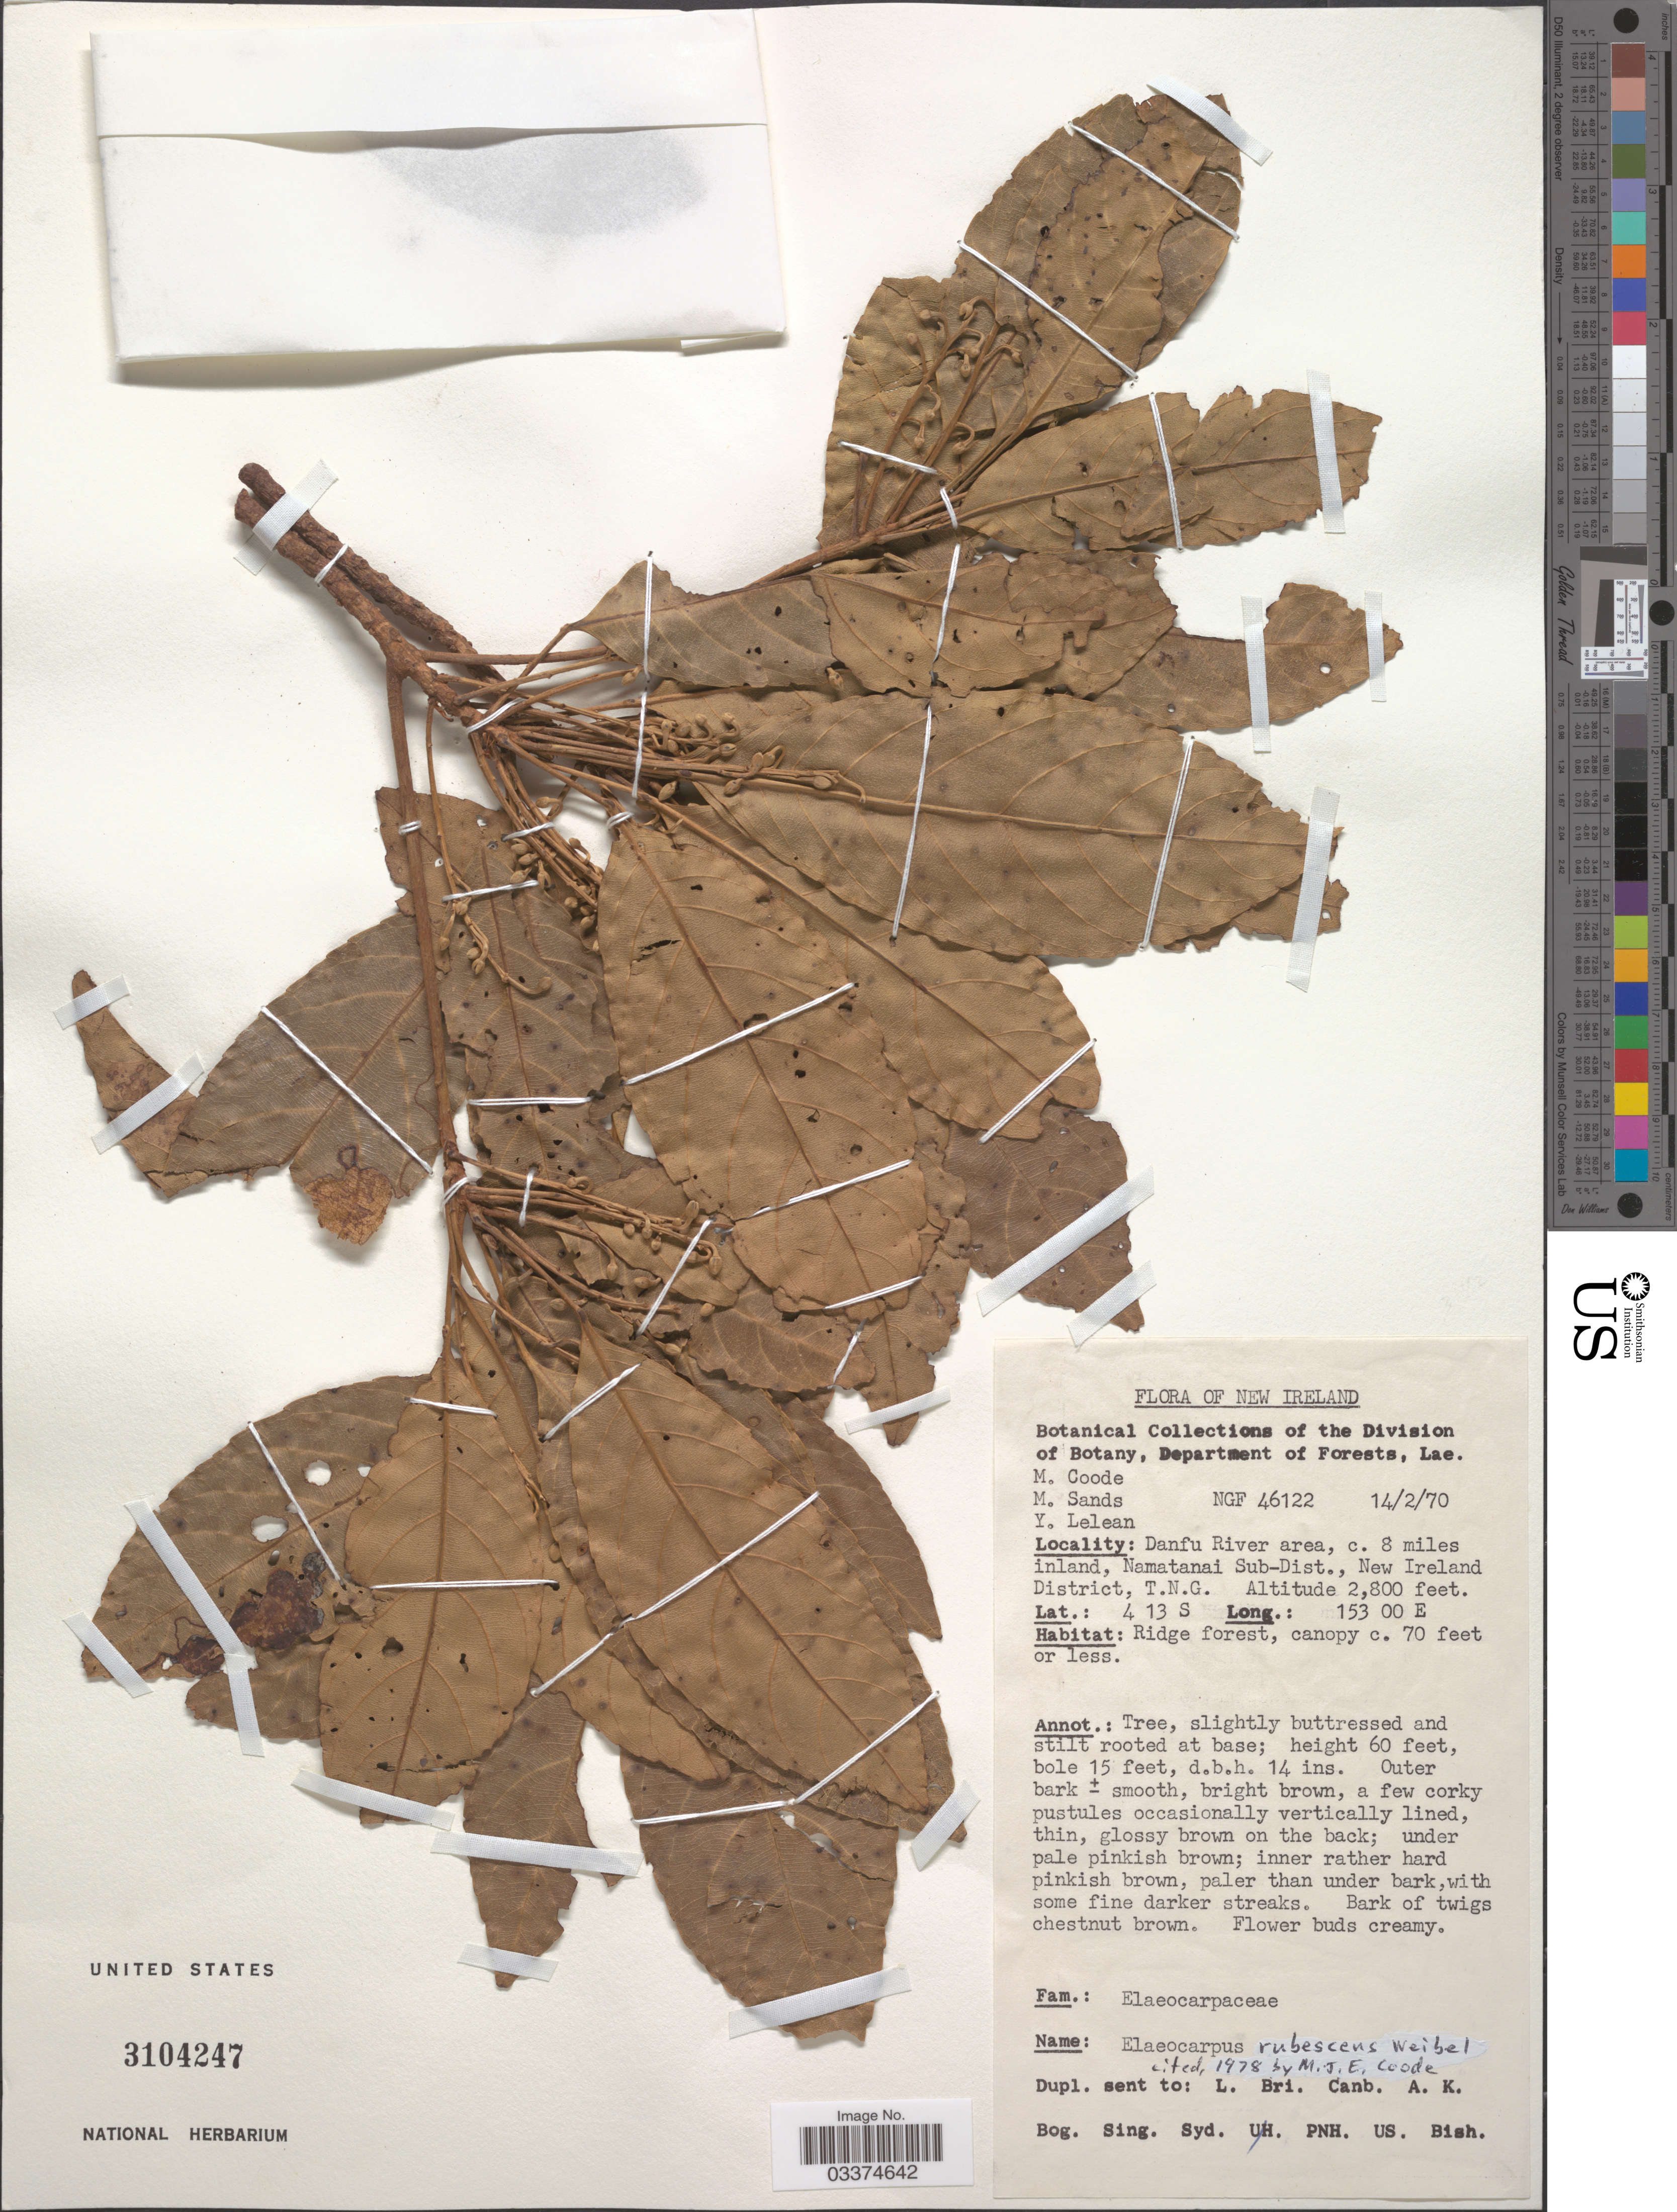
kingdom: Plantae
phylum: Tracheophyta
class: Magnoliopsida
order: Oxalidales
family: Elaeocarpaceae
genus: Elaeocarpus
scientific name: Elaeocarpus rubescens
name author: Weibel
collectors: M. Coode, M. Sands & Y. Lelean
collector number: NGF46122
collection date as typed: Transcribed d/m/y: 14/2/70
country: Papua New Guinea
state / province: New Ireland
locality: Danfu River area, c. 8 miles inland, Namantanai Sub-Dist., New Ireland District, T.N.G.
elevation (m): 853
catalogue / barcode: US 3104247